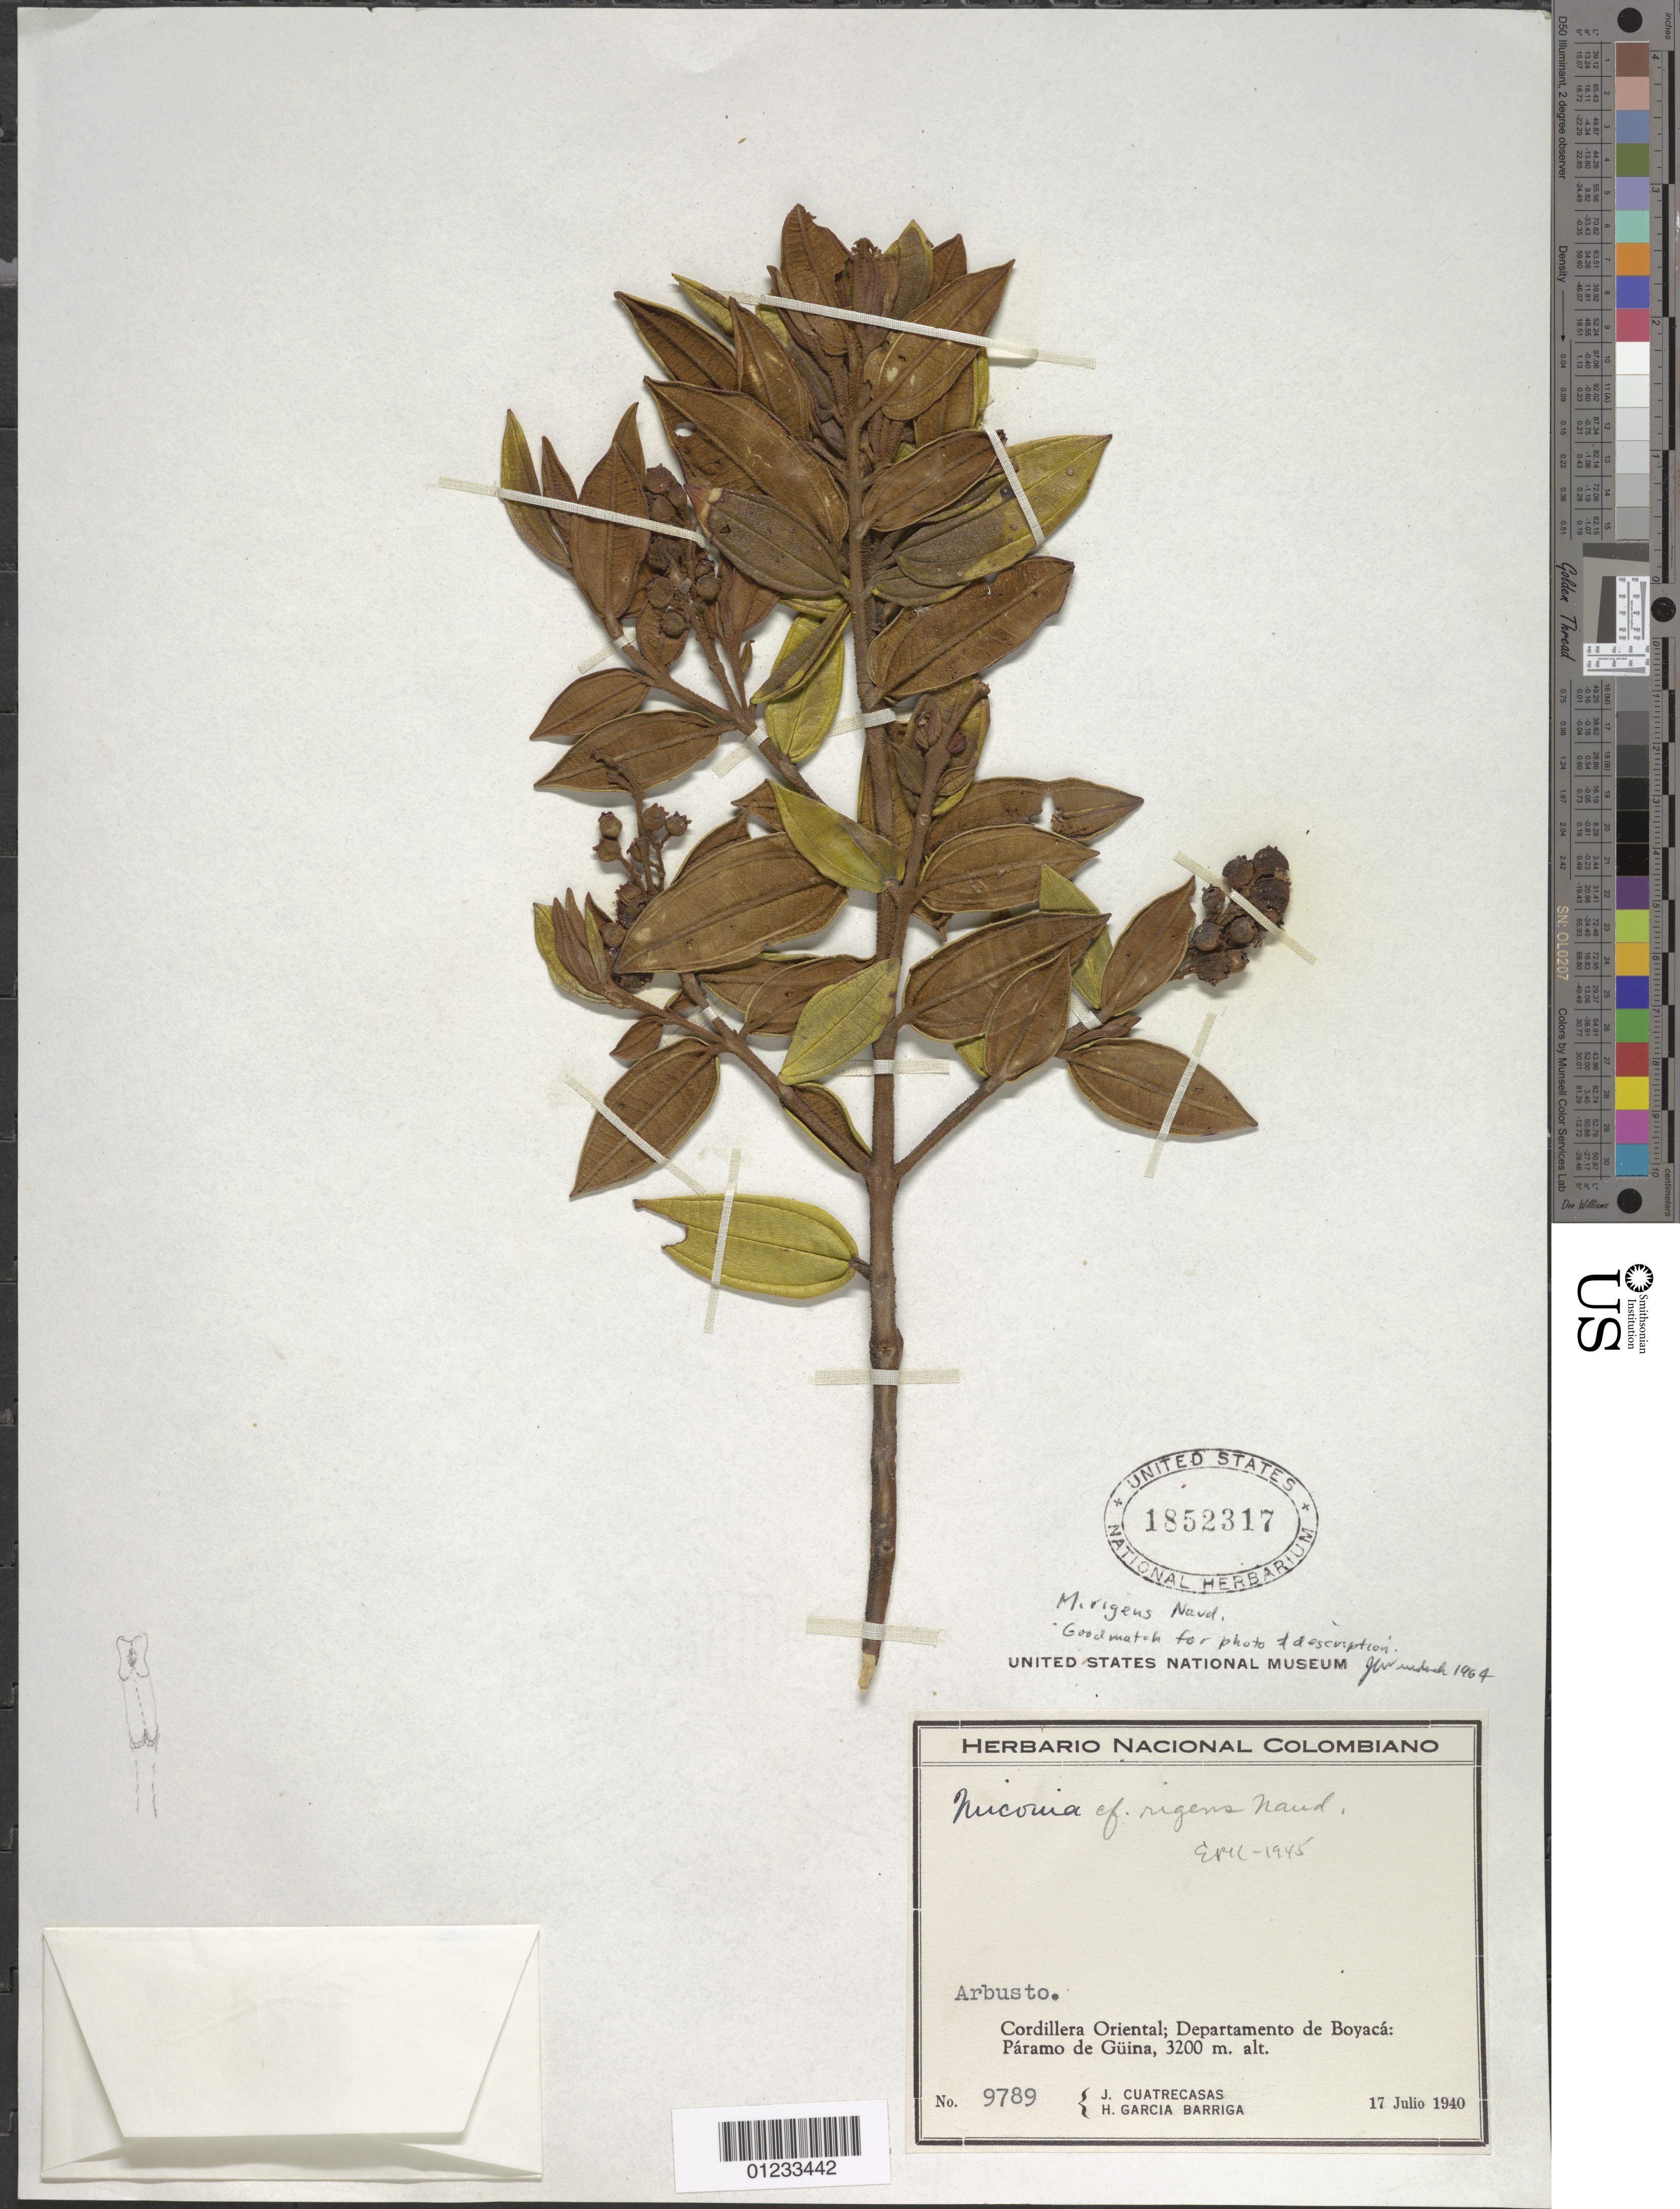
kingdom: Plantae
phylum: Tracheophyta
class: Magnoliopsida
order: Myrtales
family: Melastomataceae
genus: Miconia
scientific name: Miconia rigens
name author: Naudin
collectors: J. Cuatrecasas & H. García Barriga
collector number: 9789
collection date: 1940-07-17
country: Colombia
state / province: Boyacá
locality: Paramo de Güina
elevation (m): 3200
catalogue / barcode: US 1852317